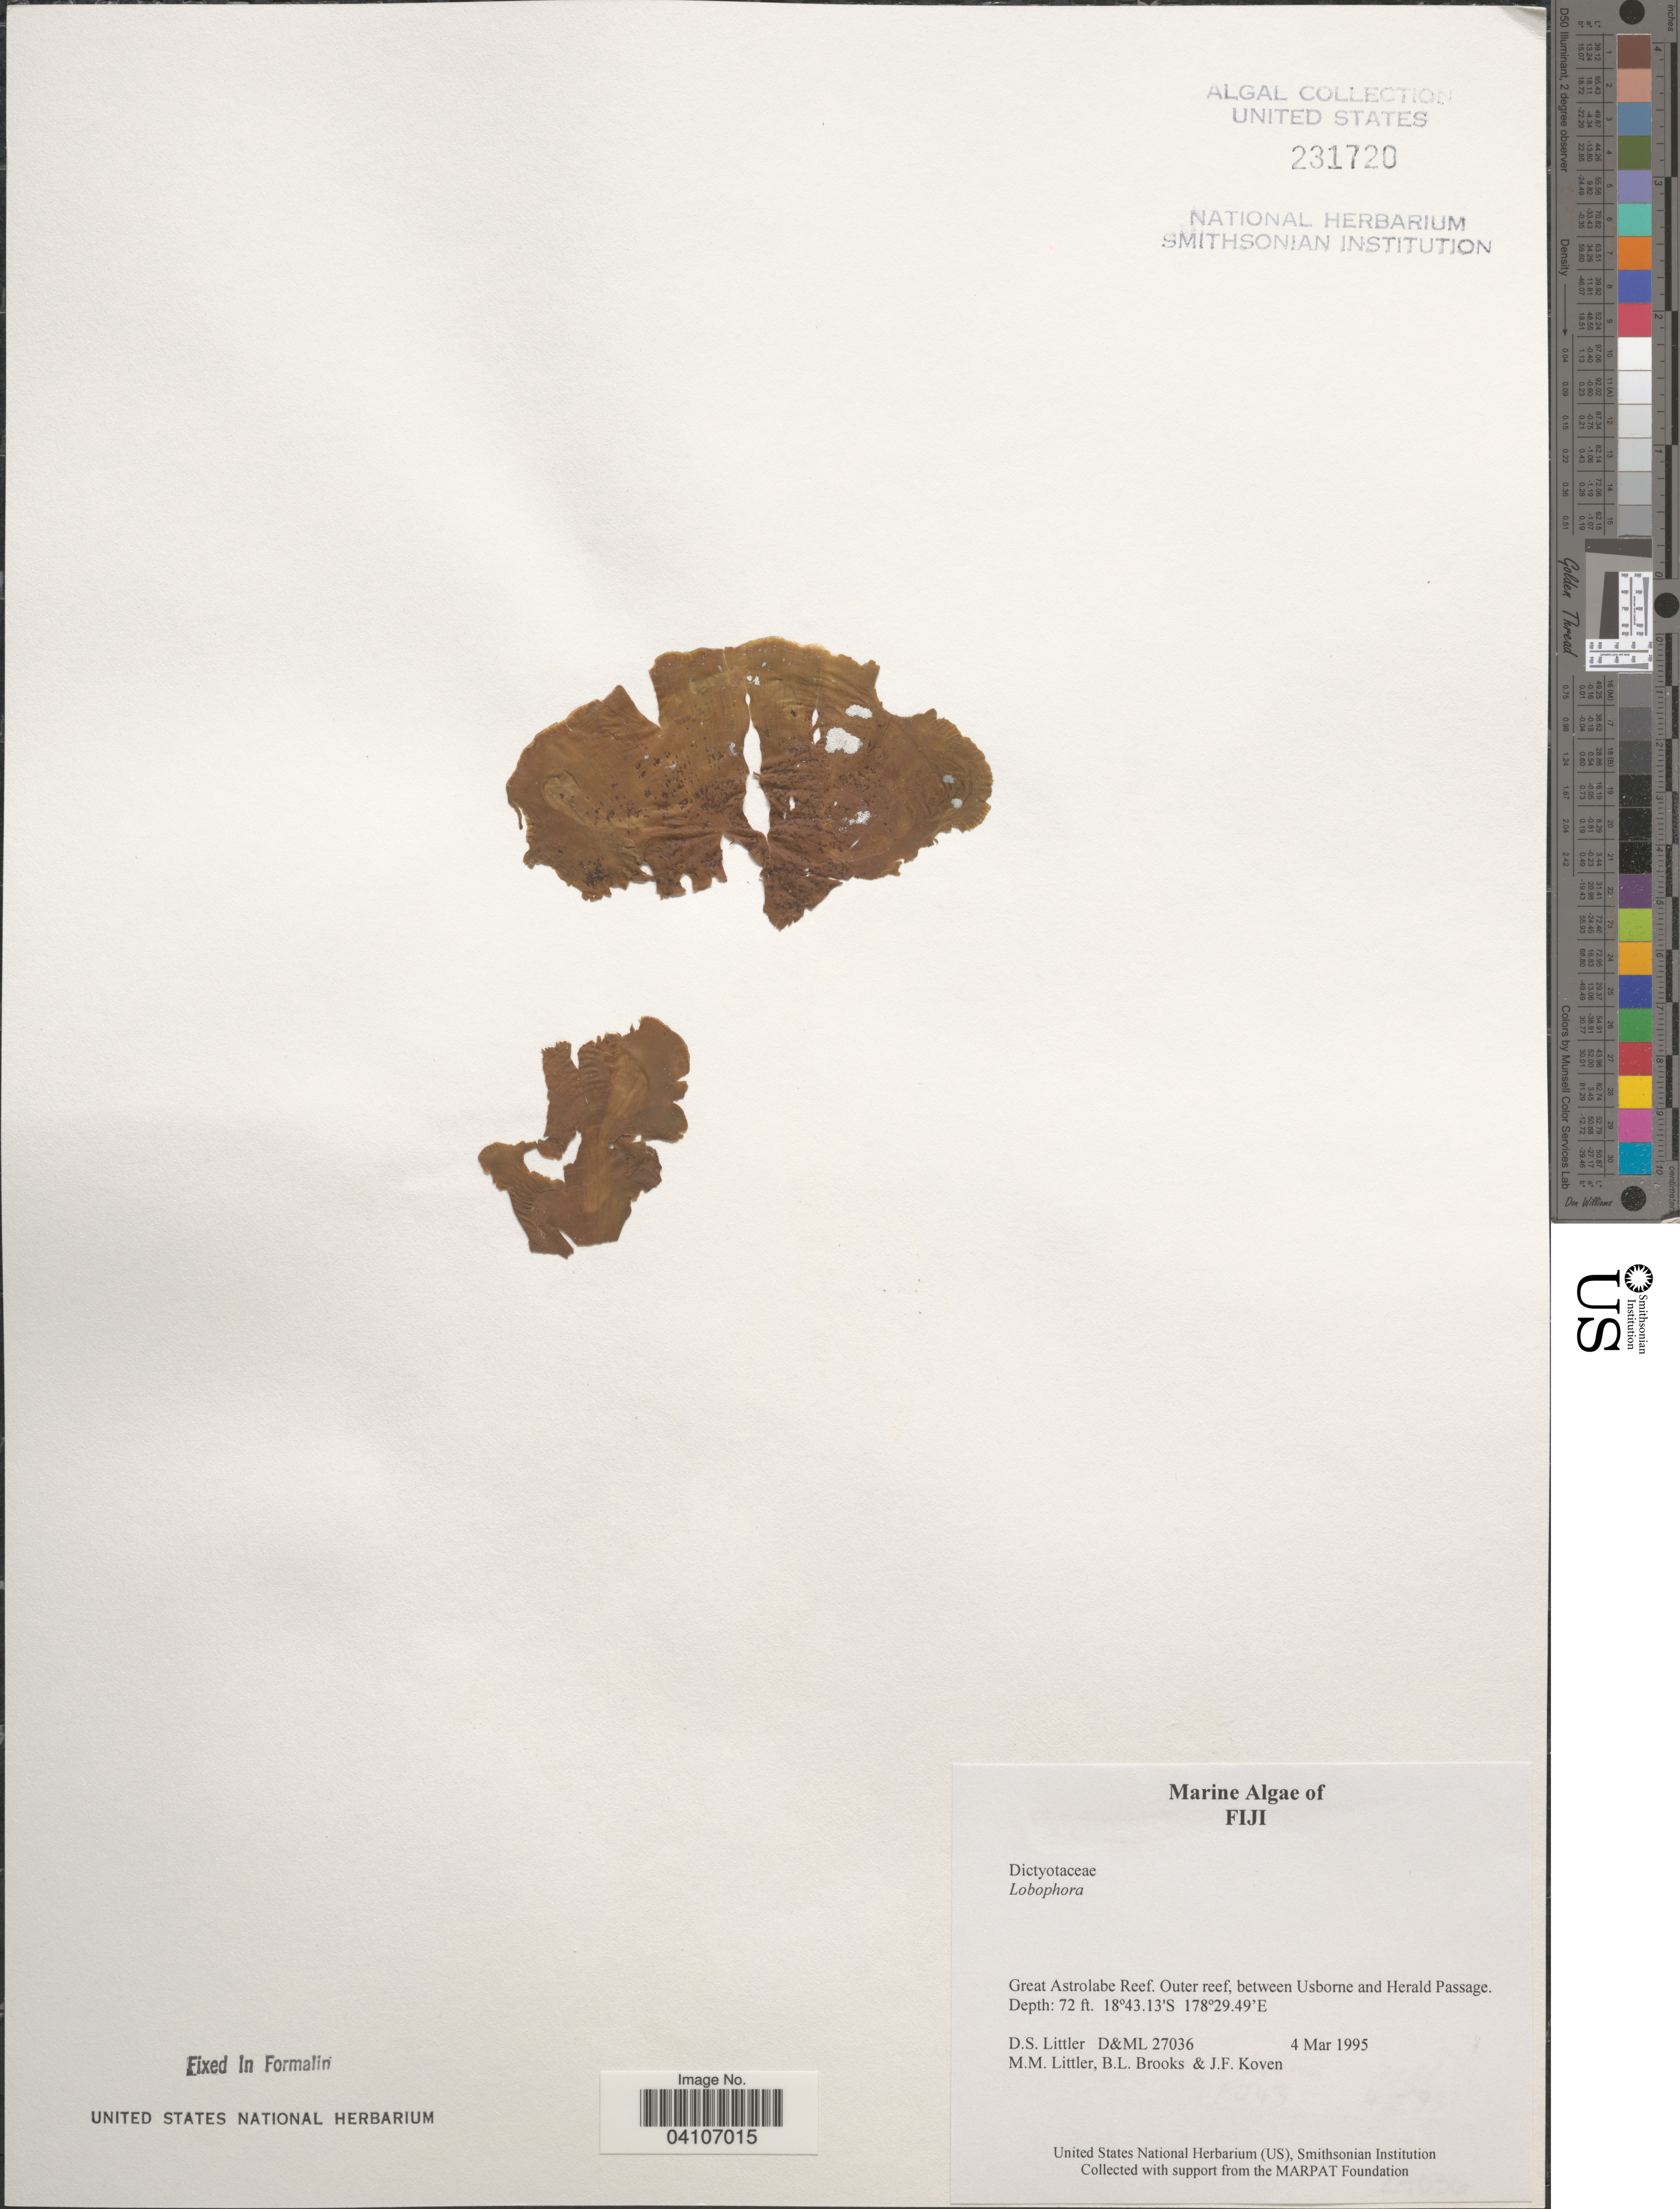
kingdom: Chromista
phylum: Ochrophyta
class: Phaeophyceae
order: Dictyotales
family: Dictyotaceae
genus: Lobophora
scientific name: Lobophora sp.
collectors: D. S. Littler, B. Brooks & J. Koven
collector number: D&ML27036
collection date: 1995-03-04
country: Fiji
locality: Great Astrolabe Reef. Outer reef, between Usborne and Herald Passage.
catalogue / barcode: US 231720